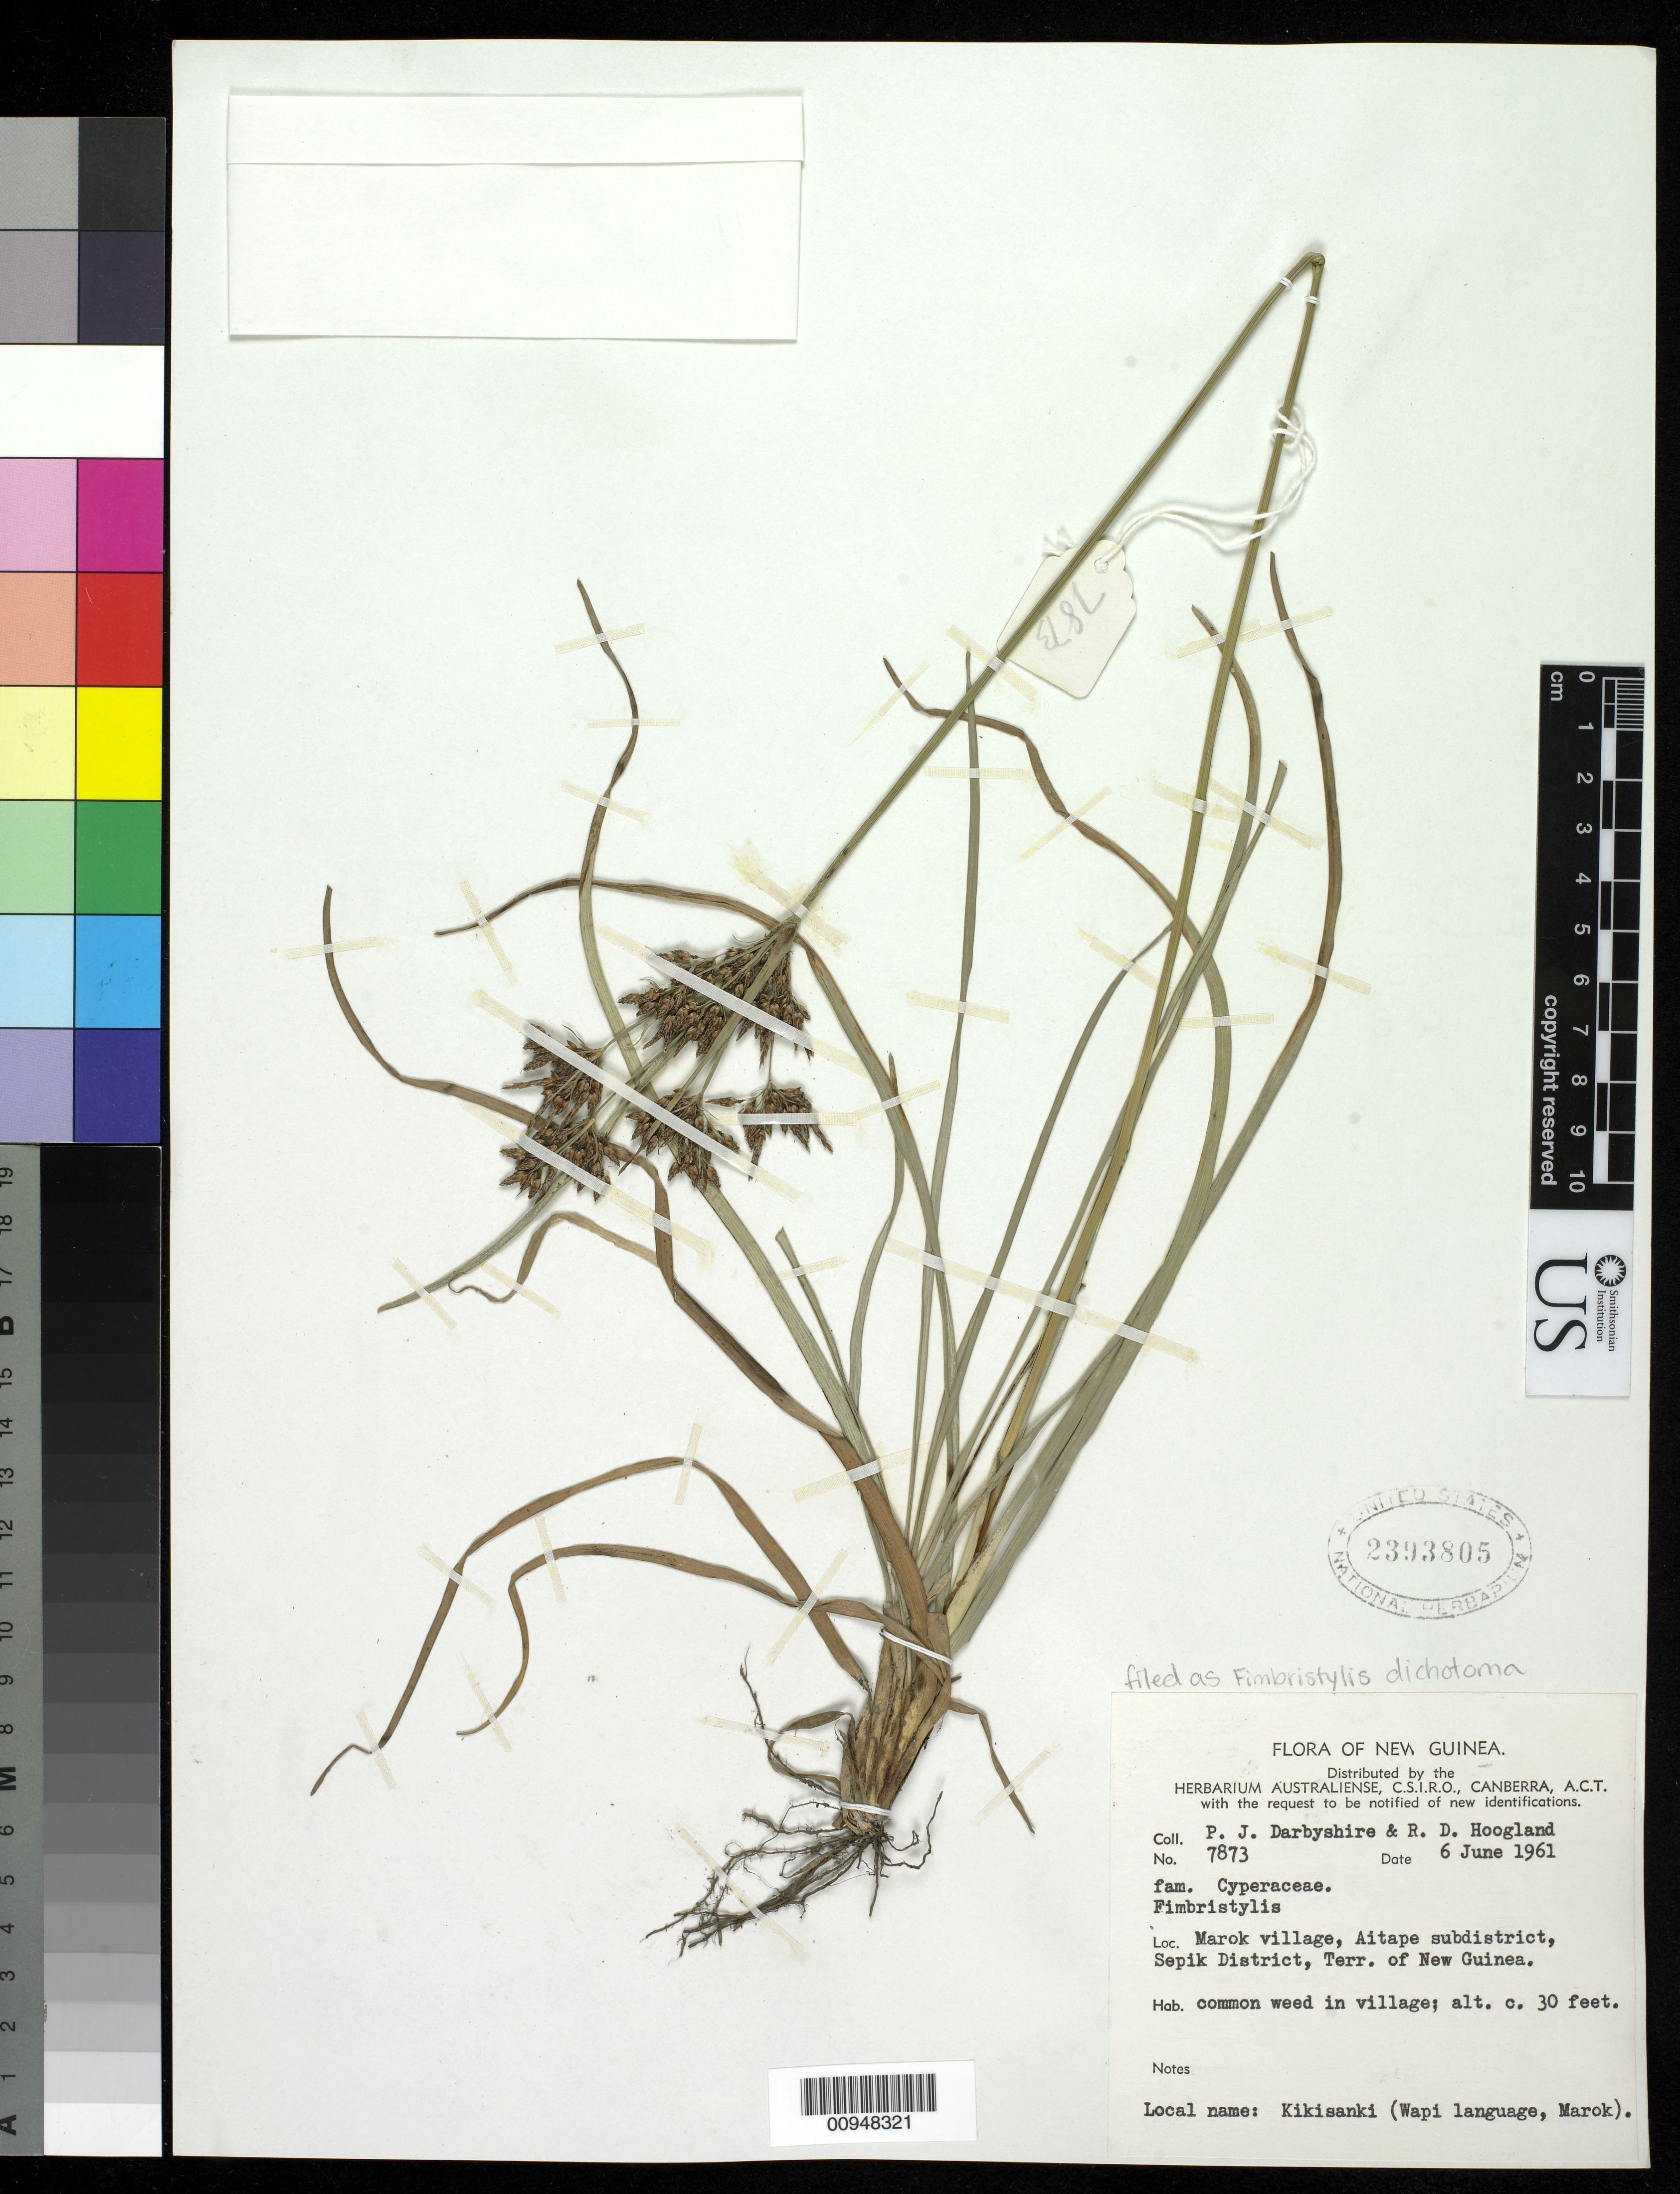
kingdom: Plantae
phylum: Tracheophyta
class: Liliopsida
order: Poales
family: Cyperaceae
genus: Fimbristylis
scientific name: Fimbristylis dichotoma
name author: (L.) Vahl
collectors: P. Darbyshire & R. D. Hoogland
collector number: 7873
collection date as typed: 06 Jun 1961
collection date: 1961-06-06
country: Papua New Guinea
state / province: Sandaun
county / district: Aitape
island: New Guinea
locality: Marok village.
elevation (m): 9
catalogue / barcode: US 2393805